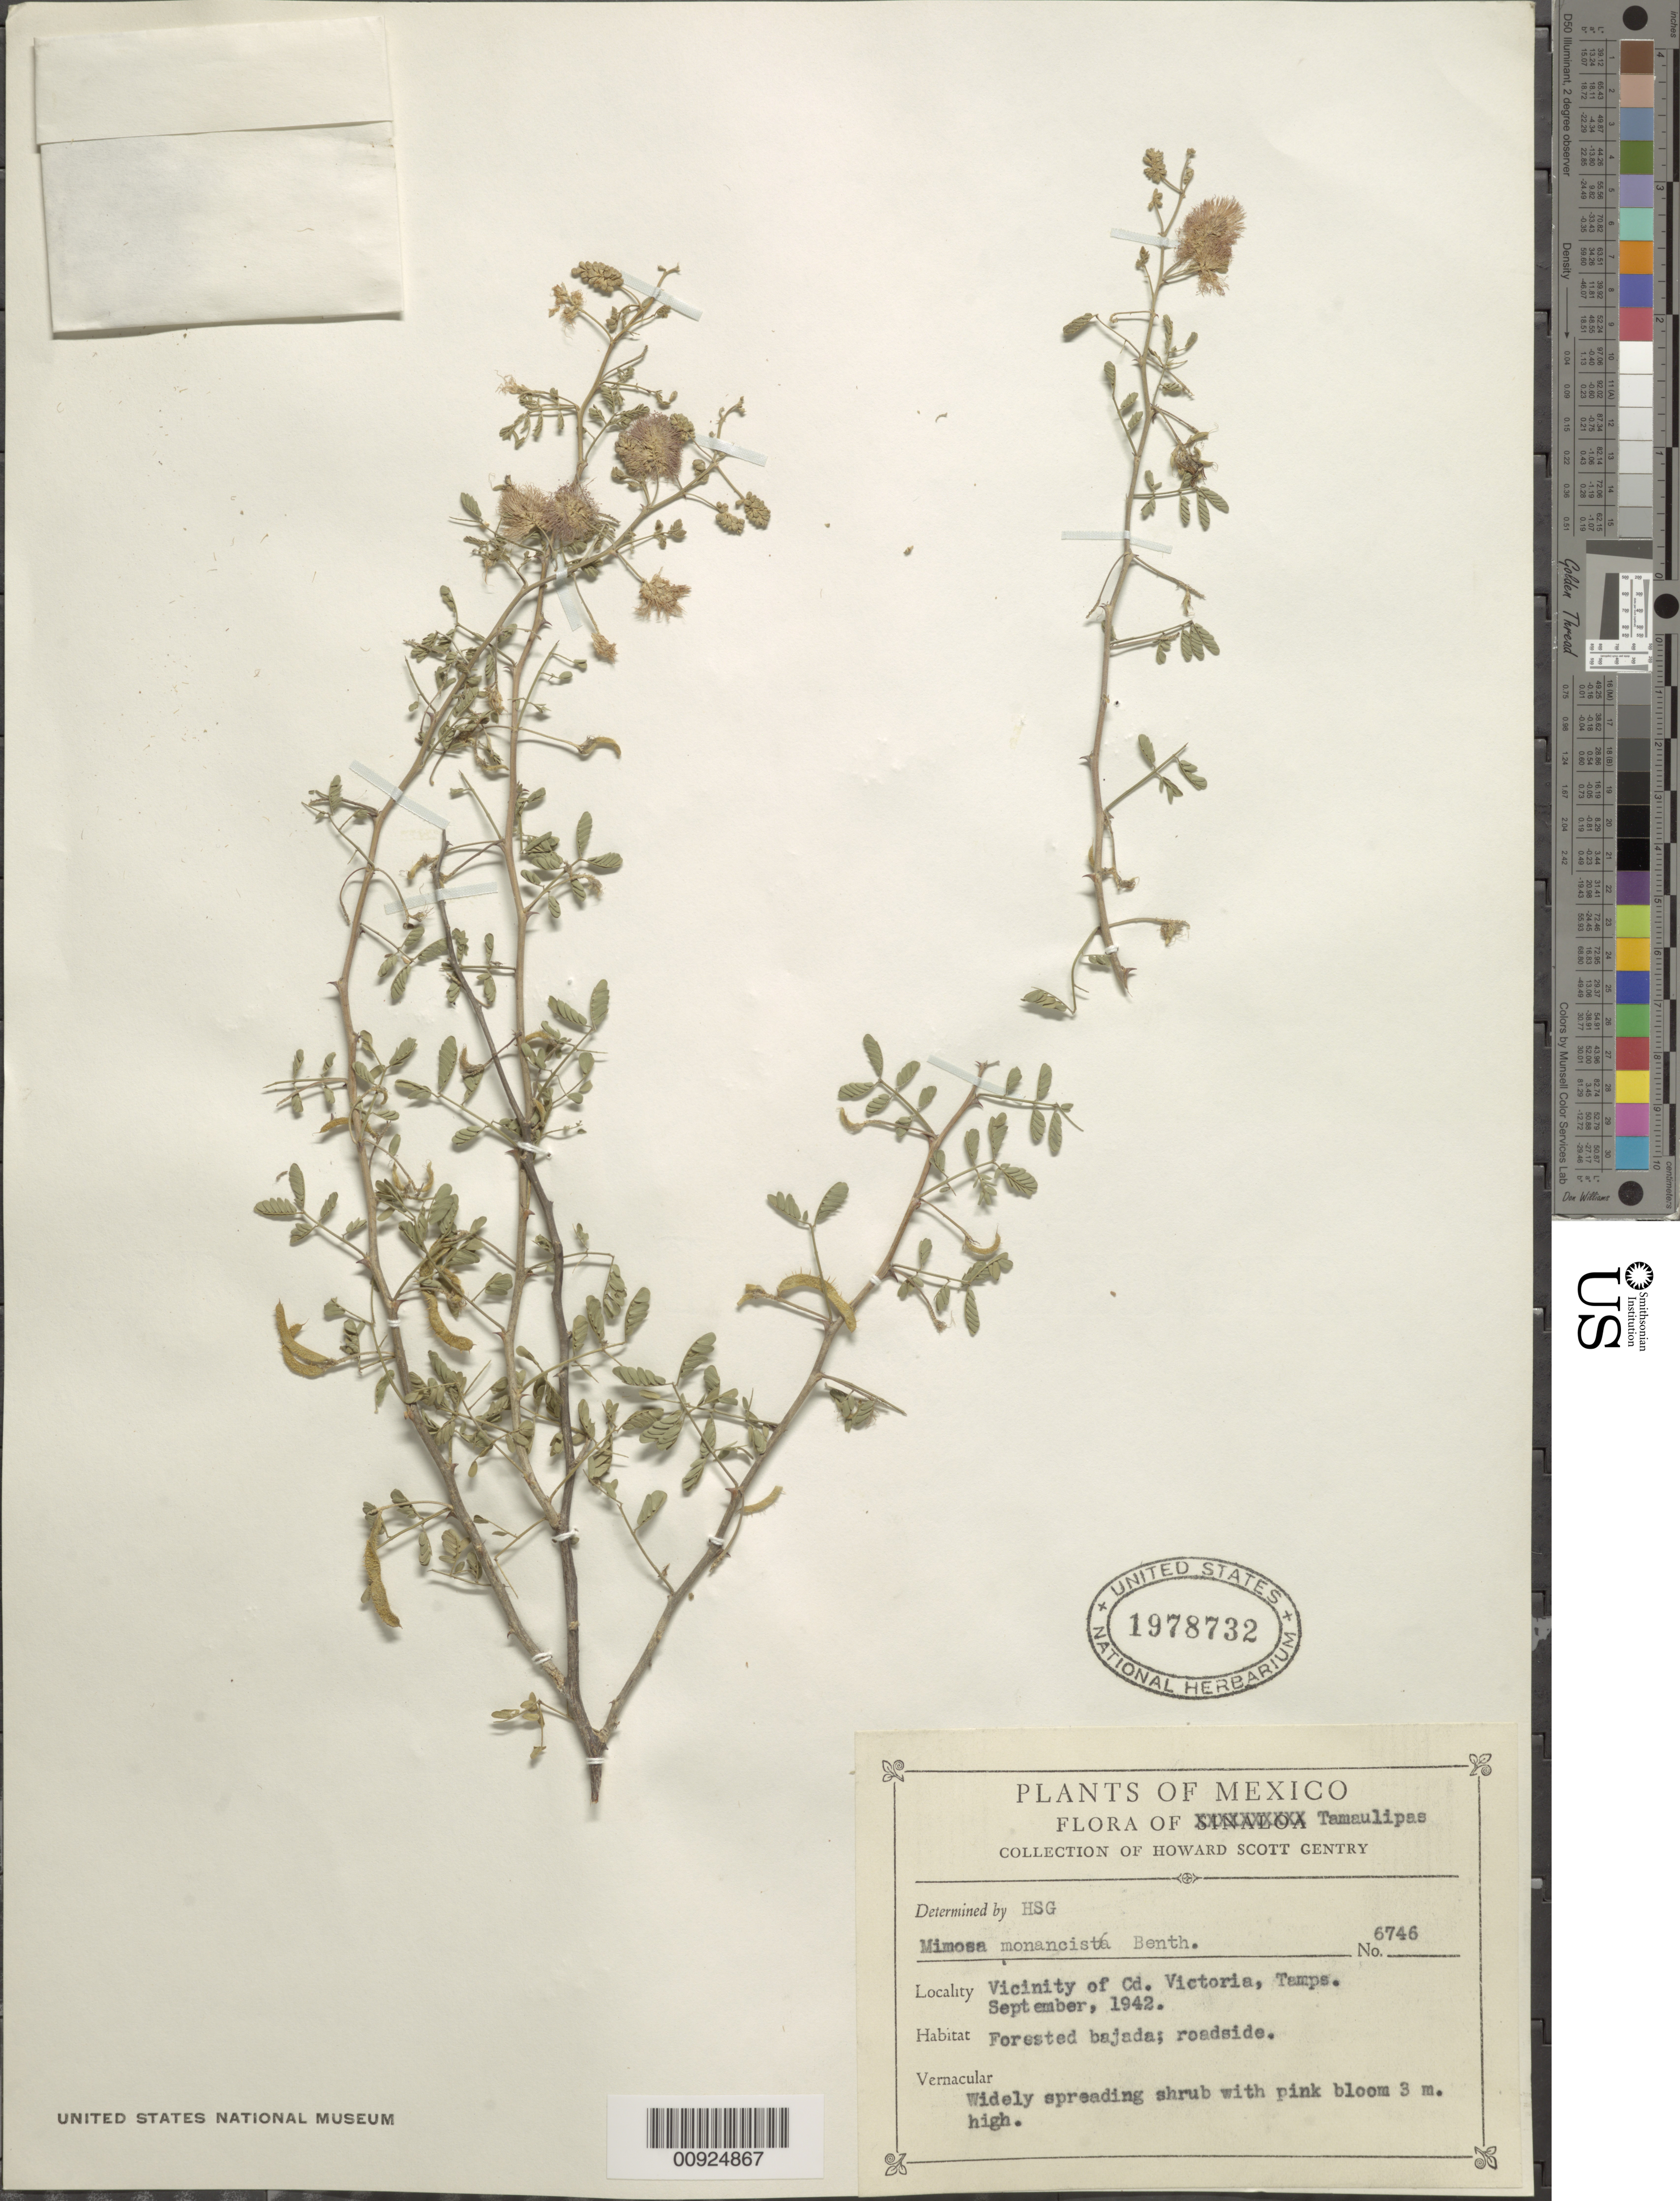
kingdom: Plantae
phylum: Tracheophyta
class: Magnoliopsida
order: Fabales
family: Fabaceae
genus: Mimosa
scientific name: Mimosa monancistra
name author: Benth.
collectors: H. S. Gentry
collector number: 6746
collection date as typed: Sep 1942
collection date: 1942-09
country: Mexico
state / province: Tamaulipas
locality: Vicinity of Cd. Victoria, Tamaulipas.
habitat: Forested bajada; roadside.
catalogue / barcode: US 1978732